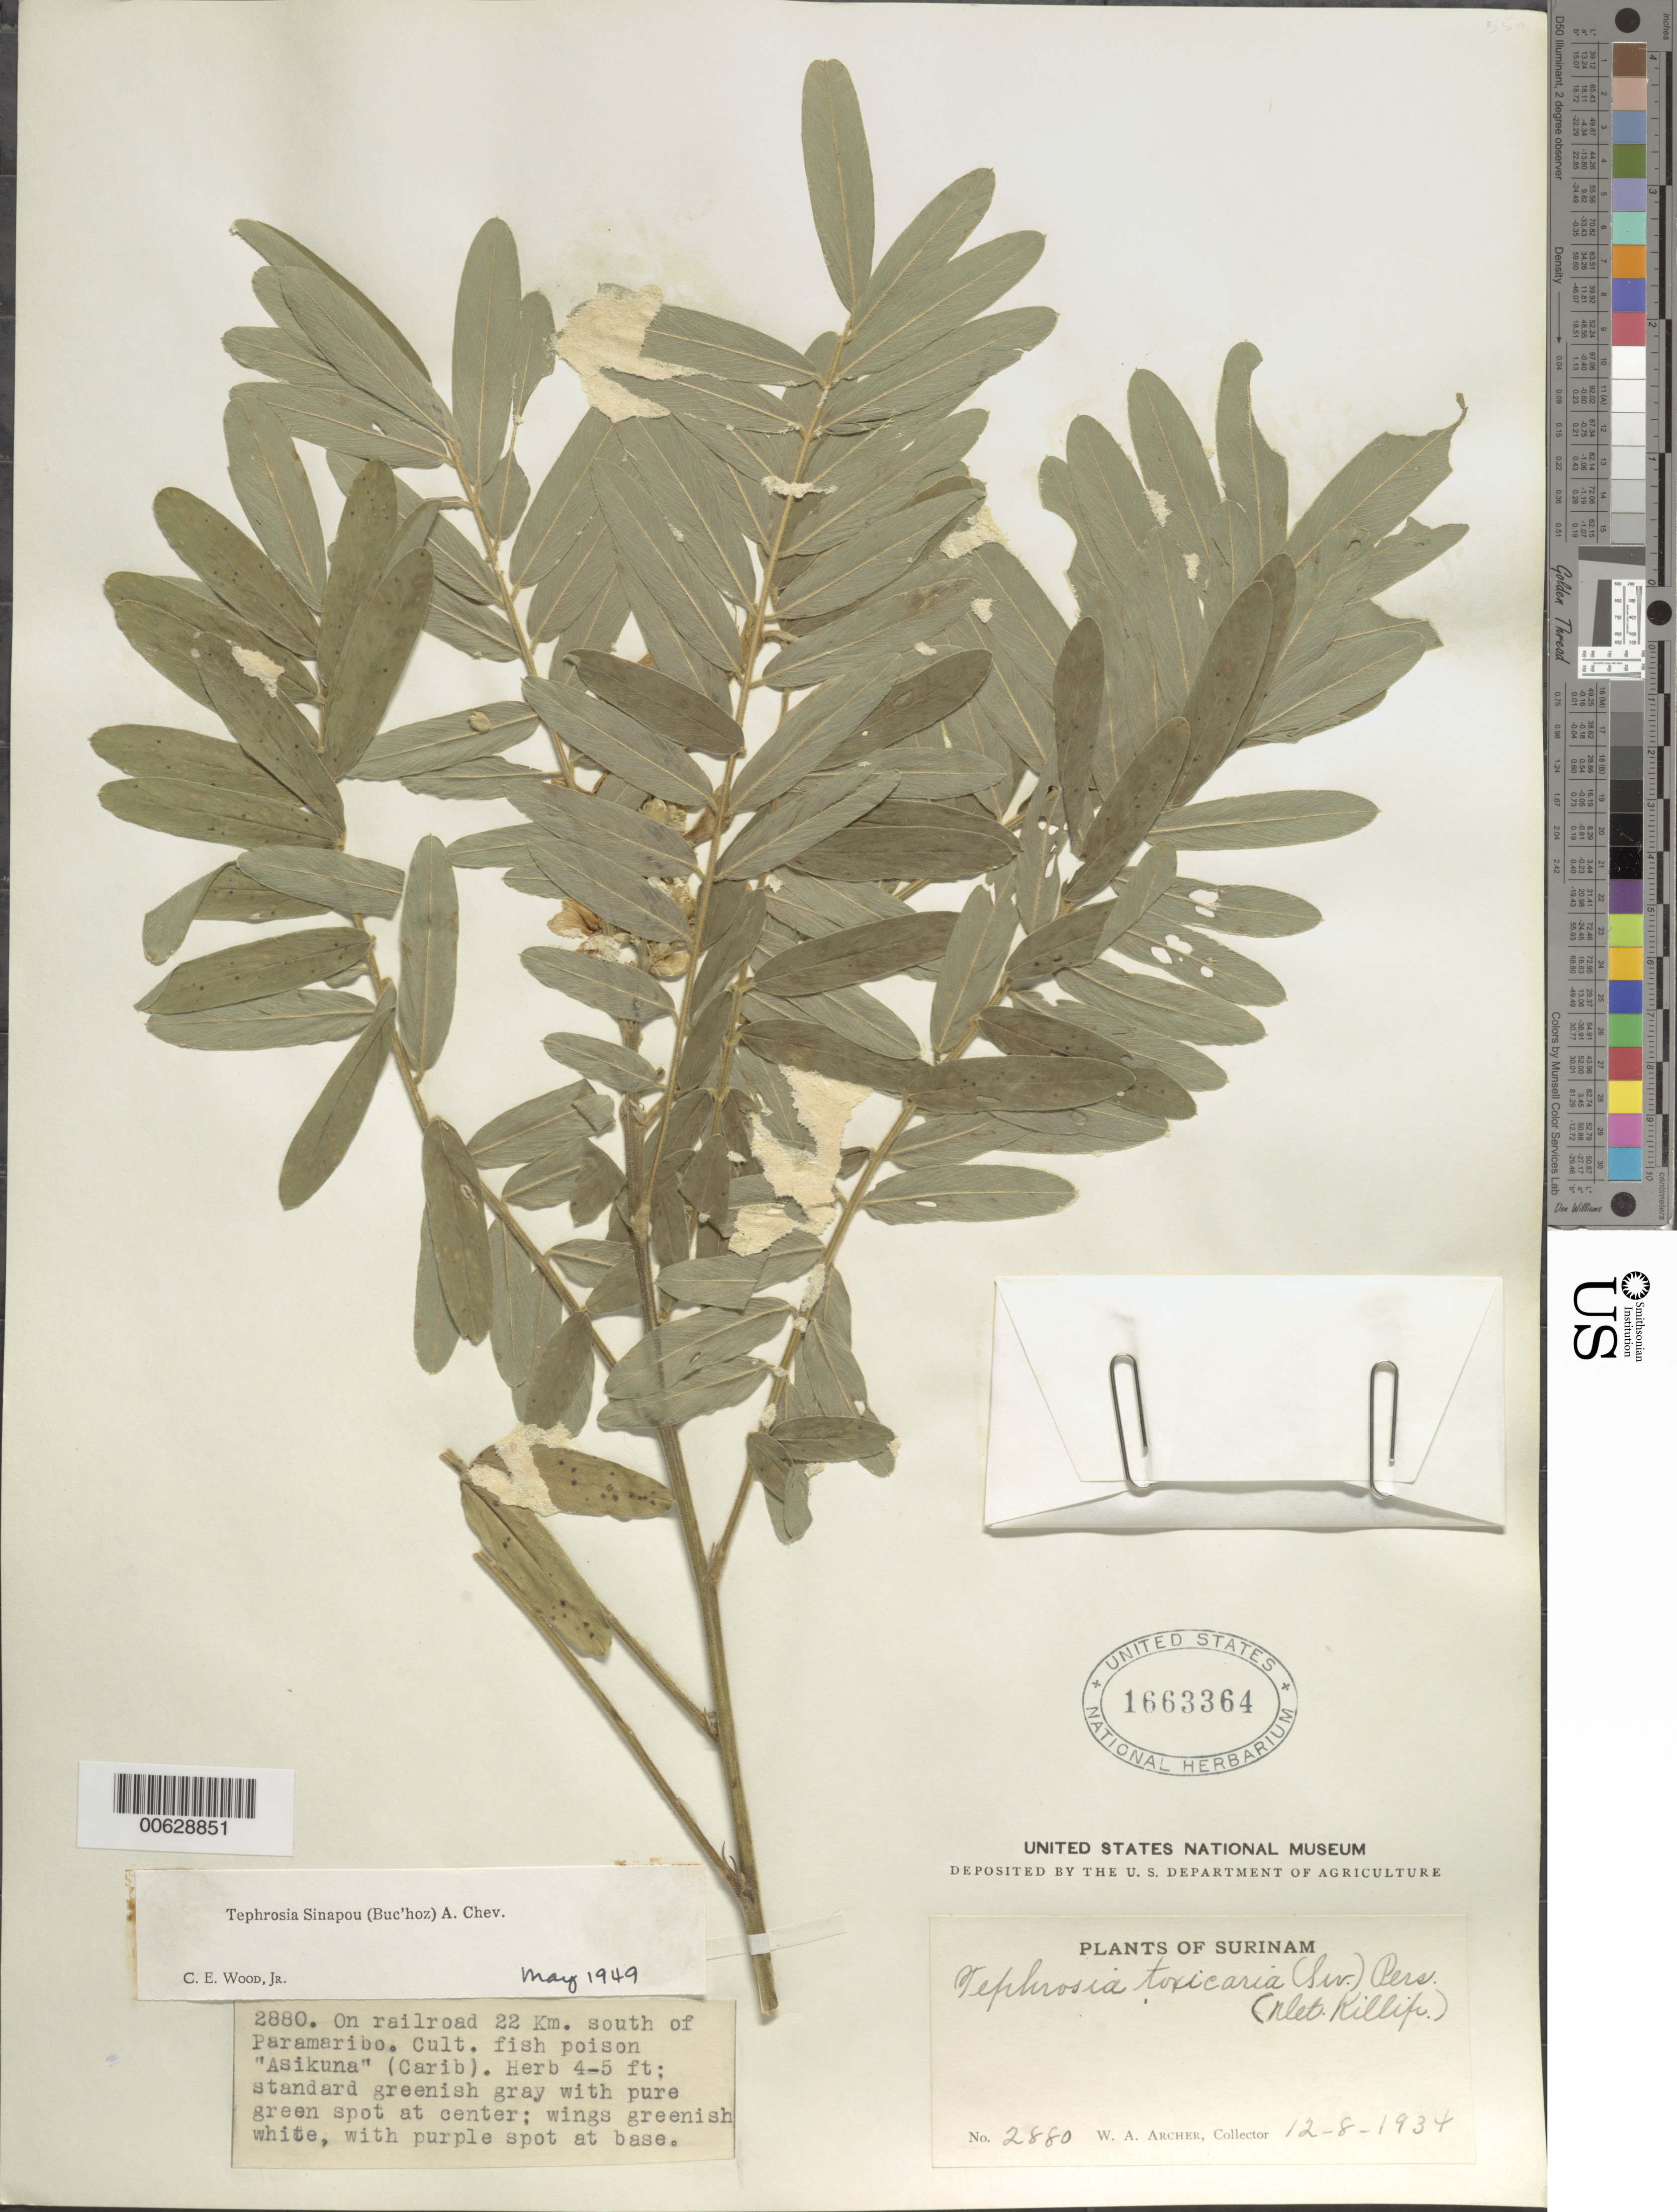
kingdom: Plantae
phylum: Tracheophyta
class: Magnoliopsida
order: Fabales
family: Fabaceae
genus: Tephrosia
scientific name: Tephrosia sinapou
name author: (Buc'hoz) A. Chev.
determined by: Wood, C. E., Jr.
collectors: W. A. Archer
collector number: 2880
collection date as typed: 8-Dec-34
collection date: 1934-12-08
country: Suriname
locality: Paramaribo, 22 km S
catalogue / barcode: US 1663364